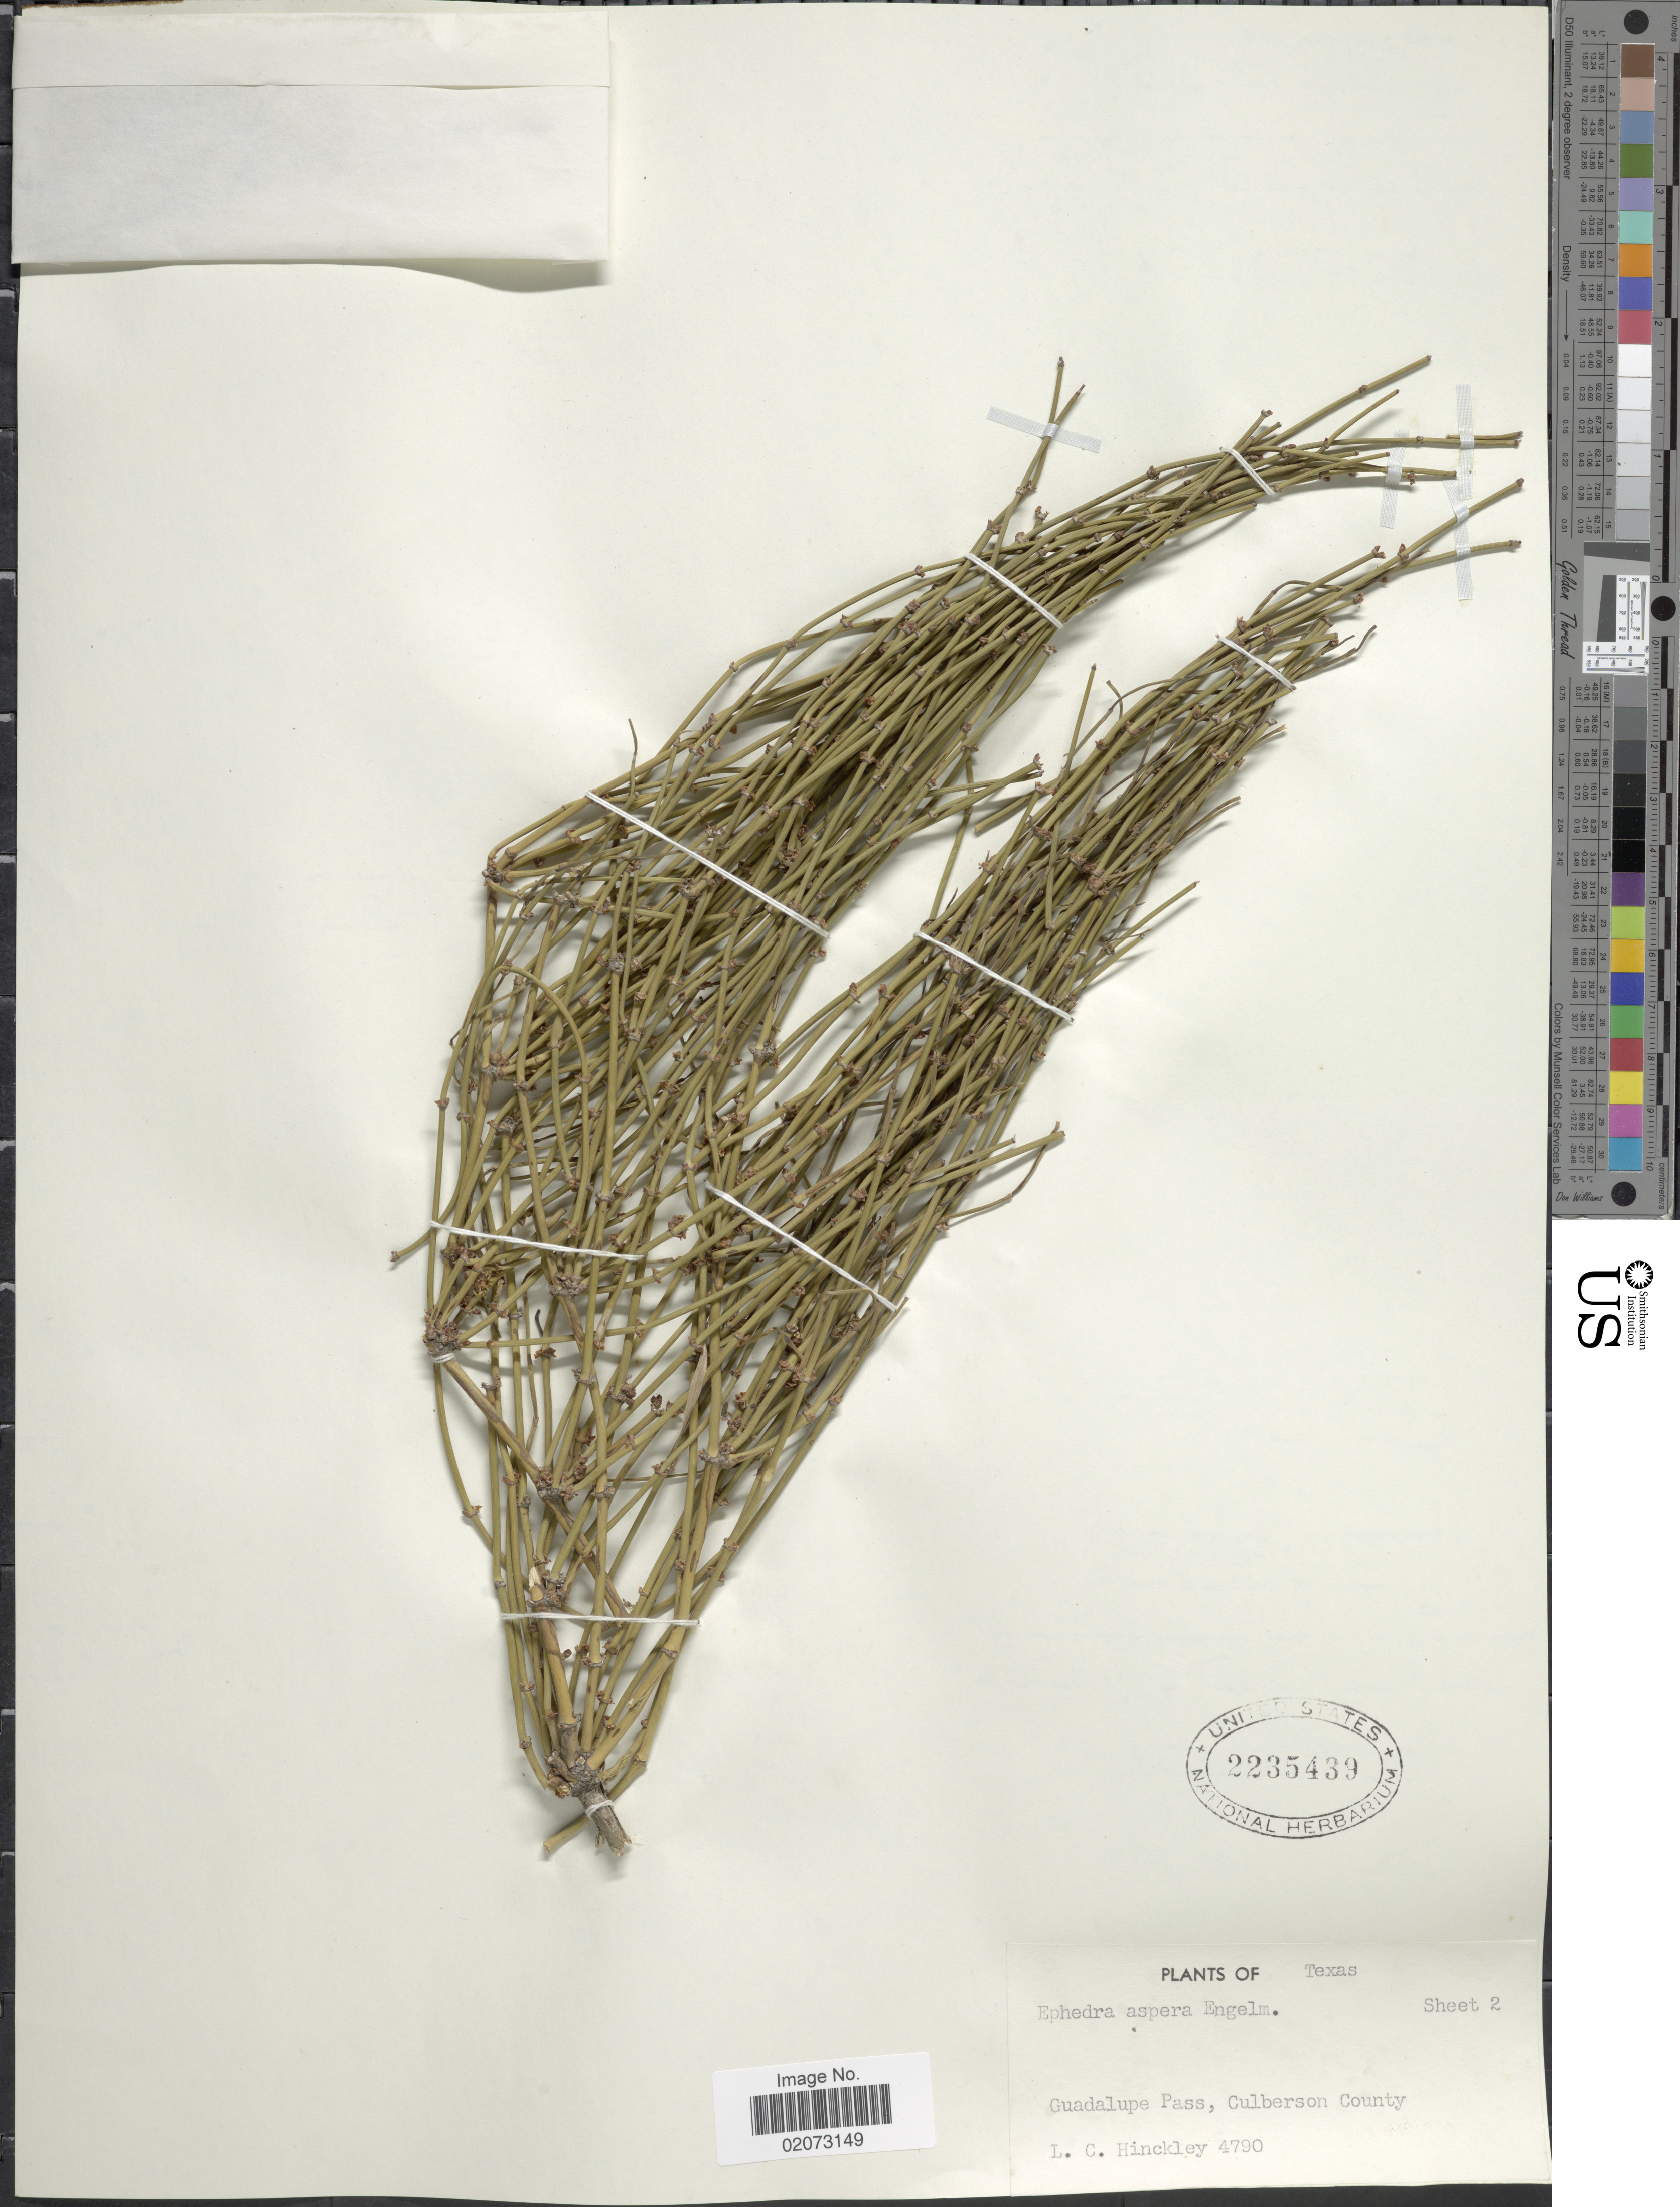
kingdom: Plantae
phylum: Tracheophyta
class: Gnetopsida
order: Ephedrales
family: Ephedraceae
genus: Ephedra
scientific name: Ephedra aspera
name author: Engelm. ex S. Watson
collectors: L. Hinckley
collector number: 4790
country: United States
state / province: Texas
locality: Guadalupe Pass, Culberson County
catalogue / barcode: US 2235439